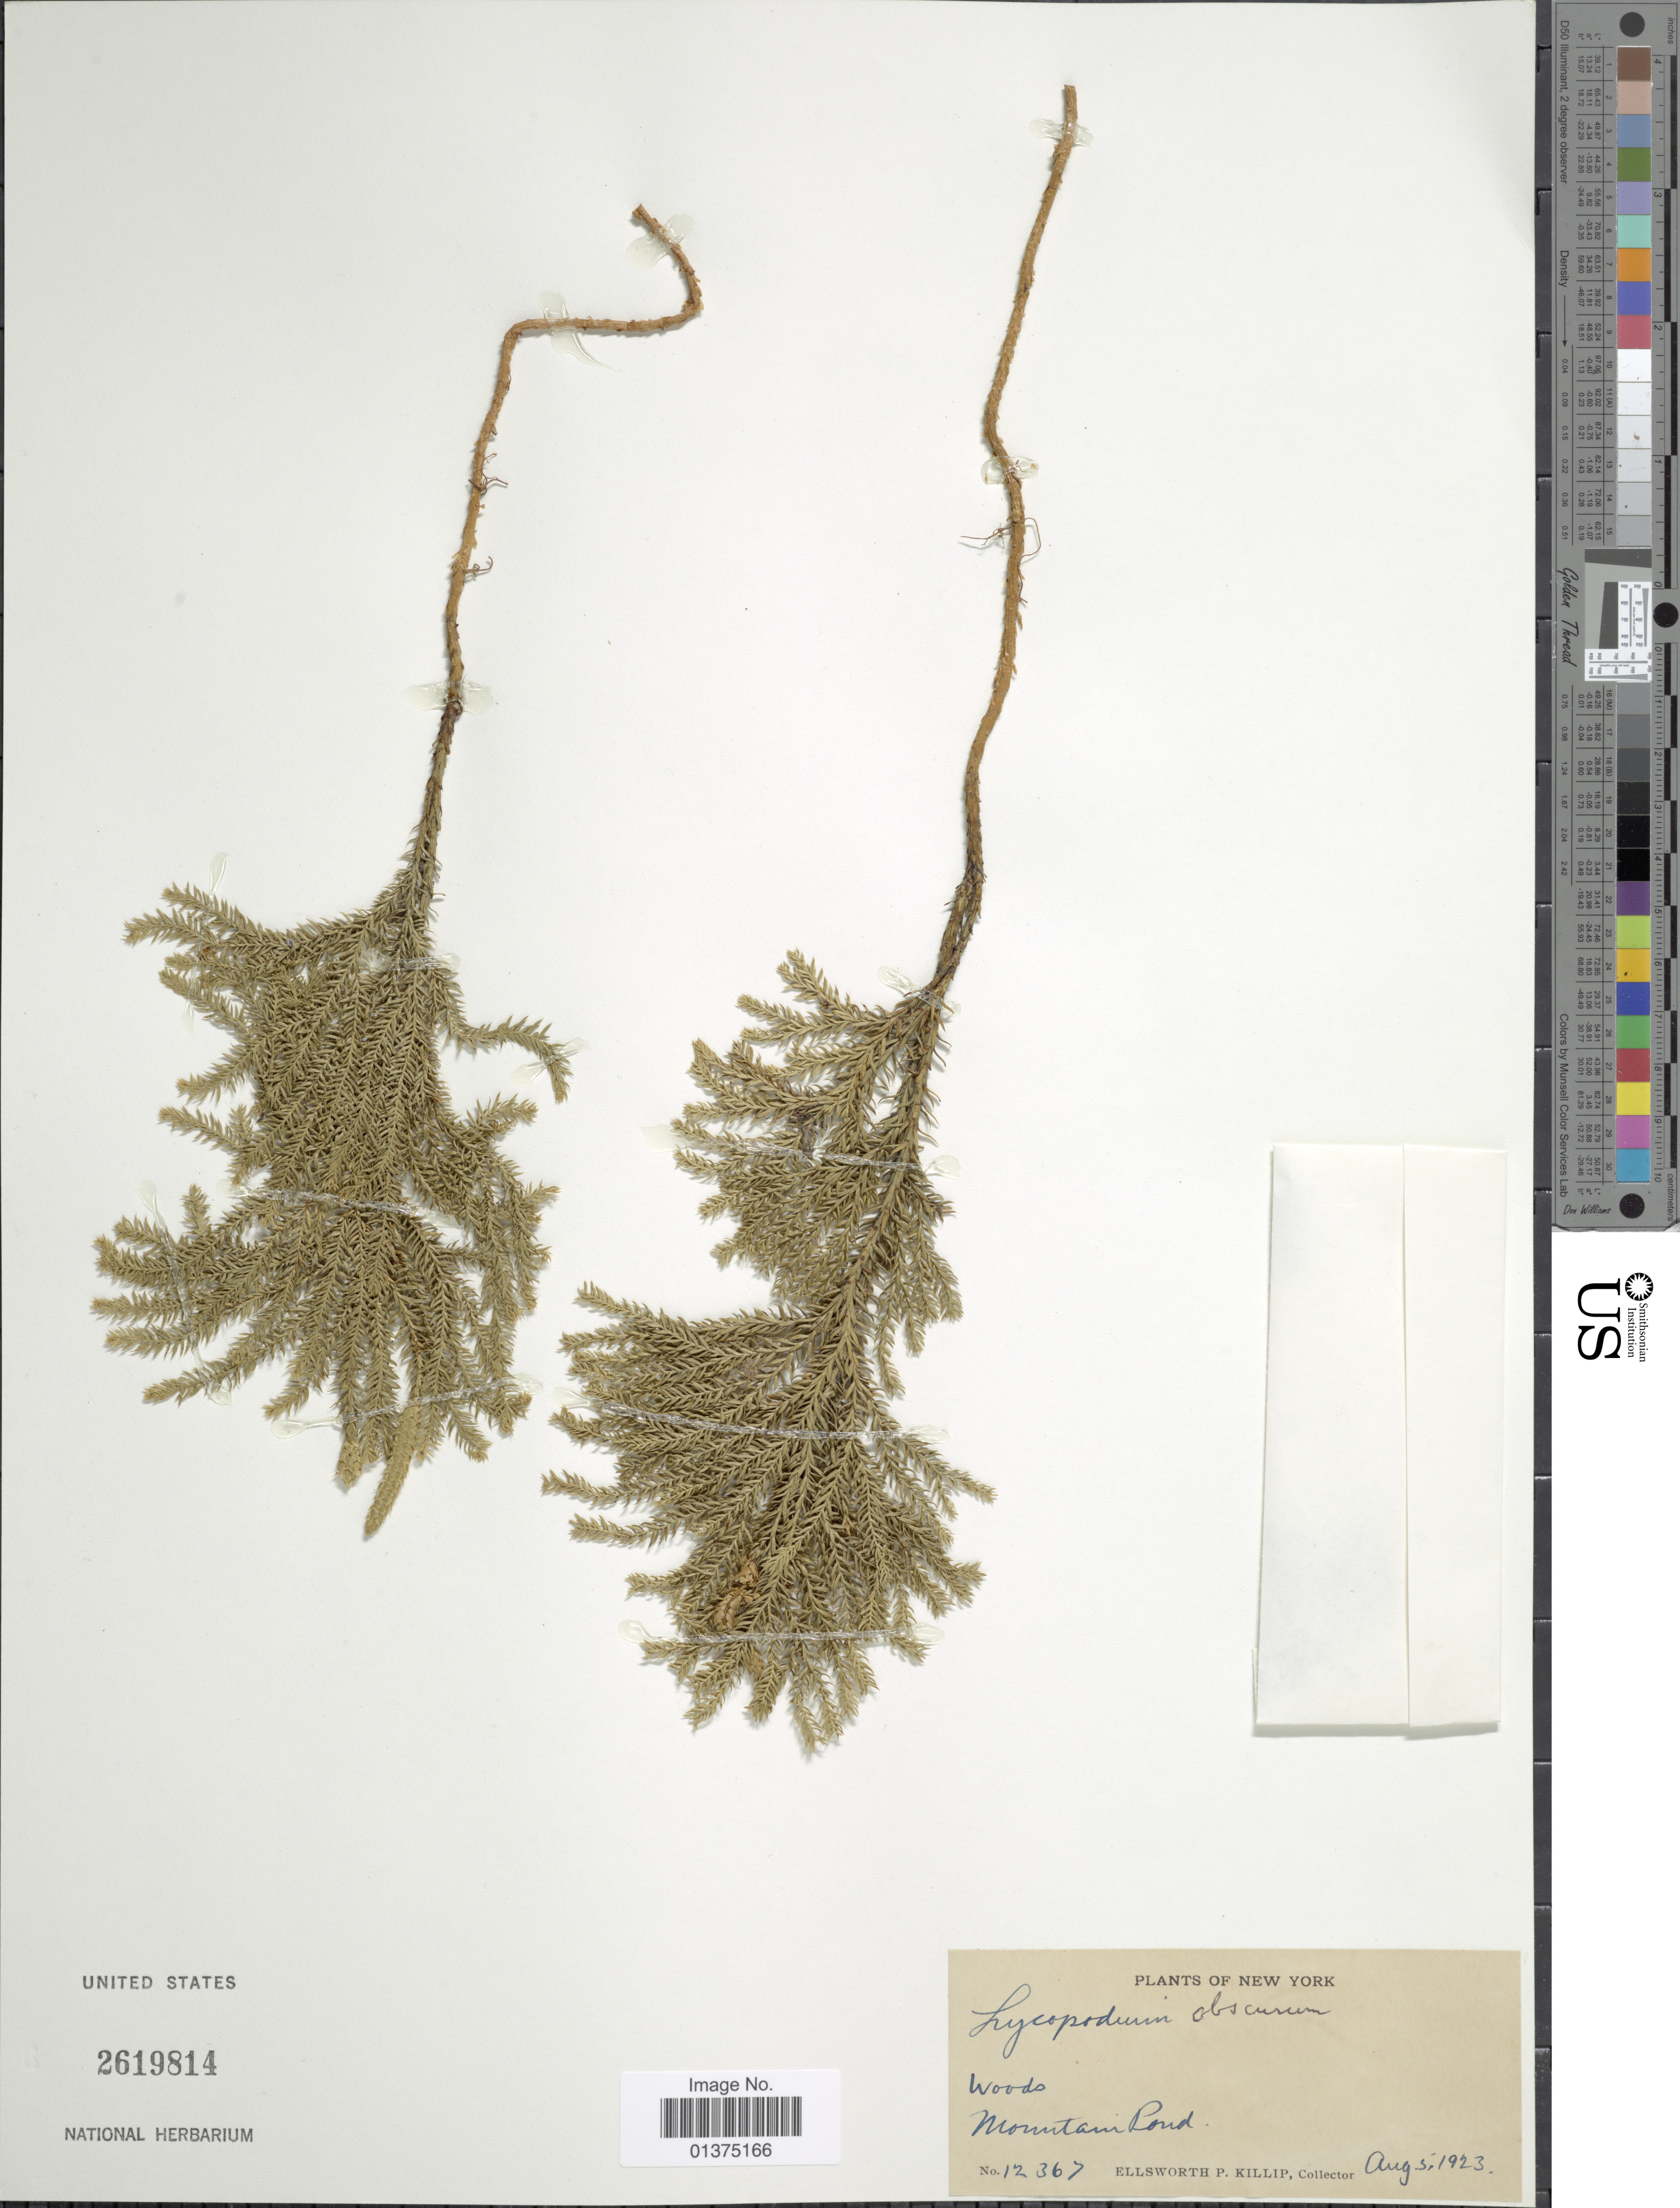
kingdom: Plantae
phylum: Tracheophyta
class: Lycopodiopsida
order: Lycopodiales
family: Lycopodiaceae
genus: Dendrolycopodium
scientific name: Dendrolycopodium dendroideum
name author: (Michx.) A. Haines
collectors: E. P. Killip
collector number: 12367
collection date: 1923-08-05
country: United States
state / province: New York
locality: Woods Mountain Pond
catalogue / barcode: US 2619814